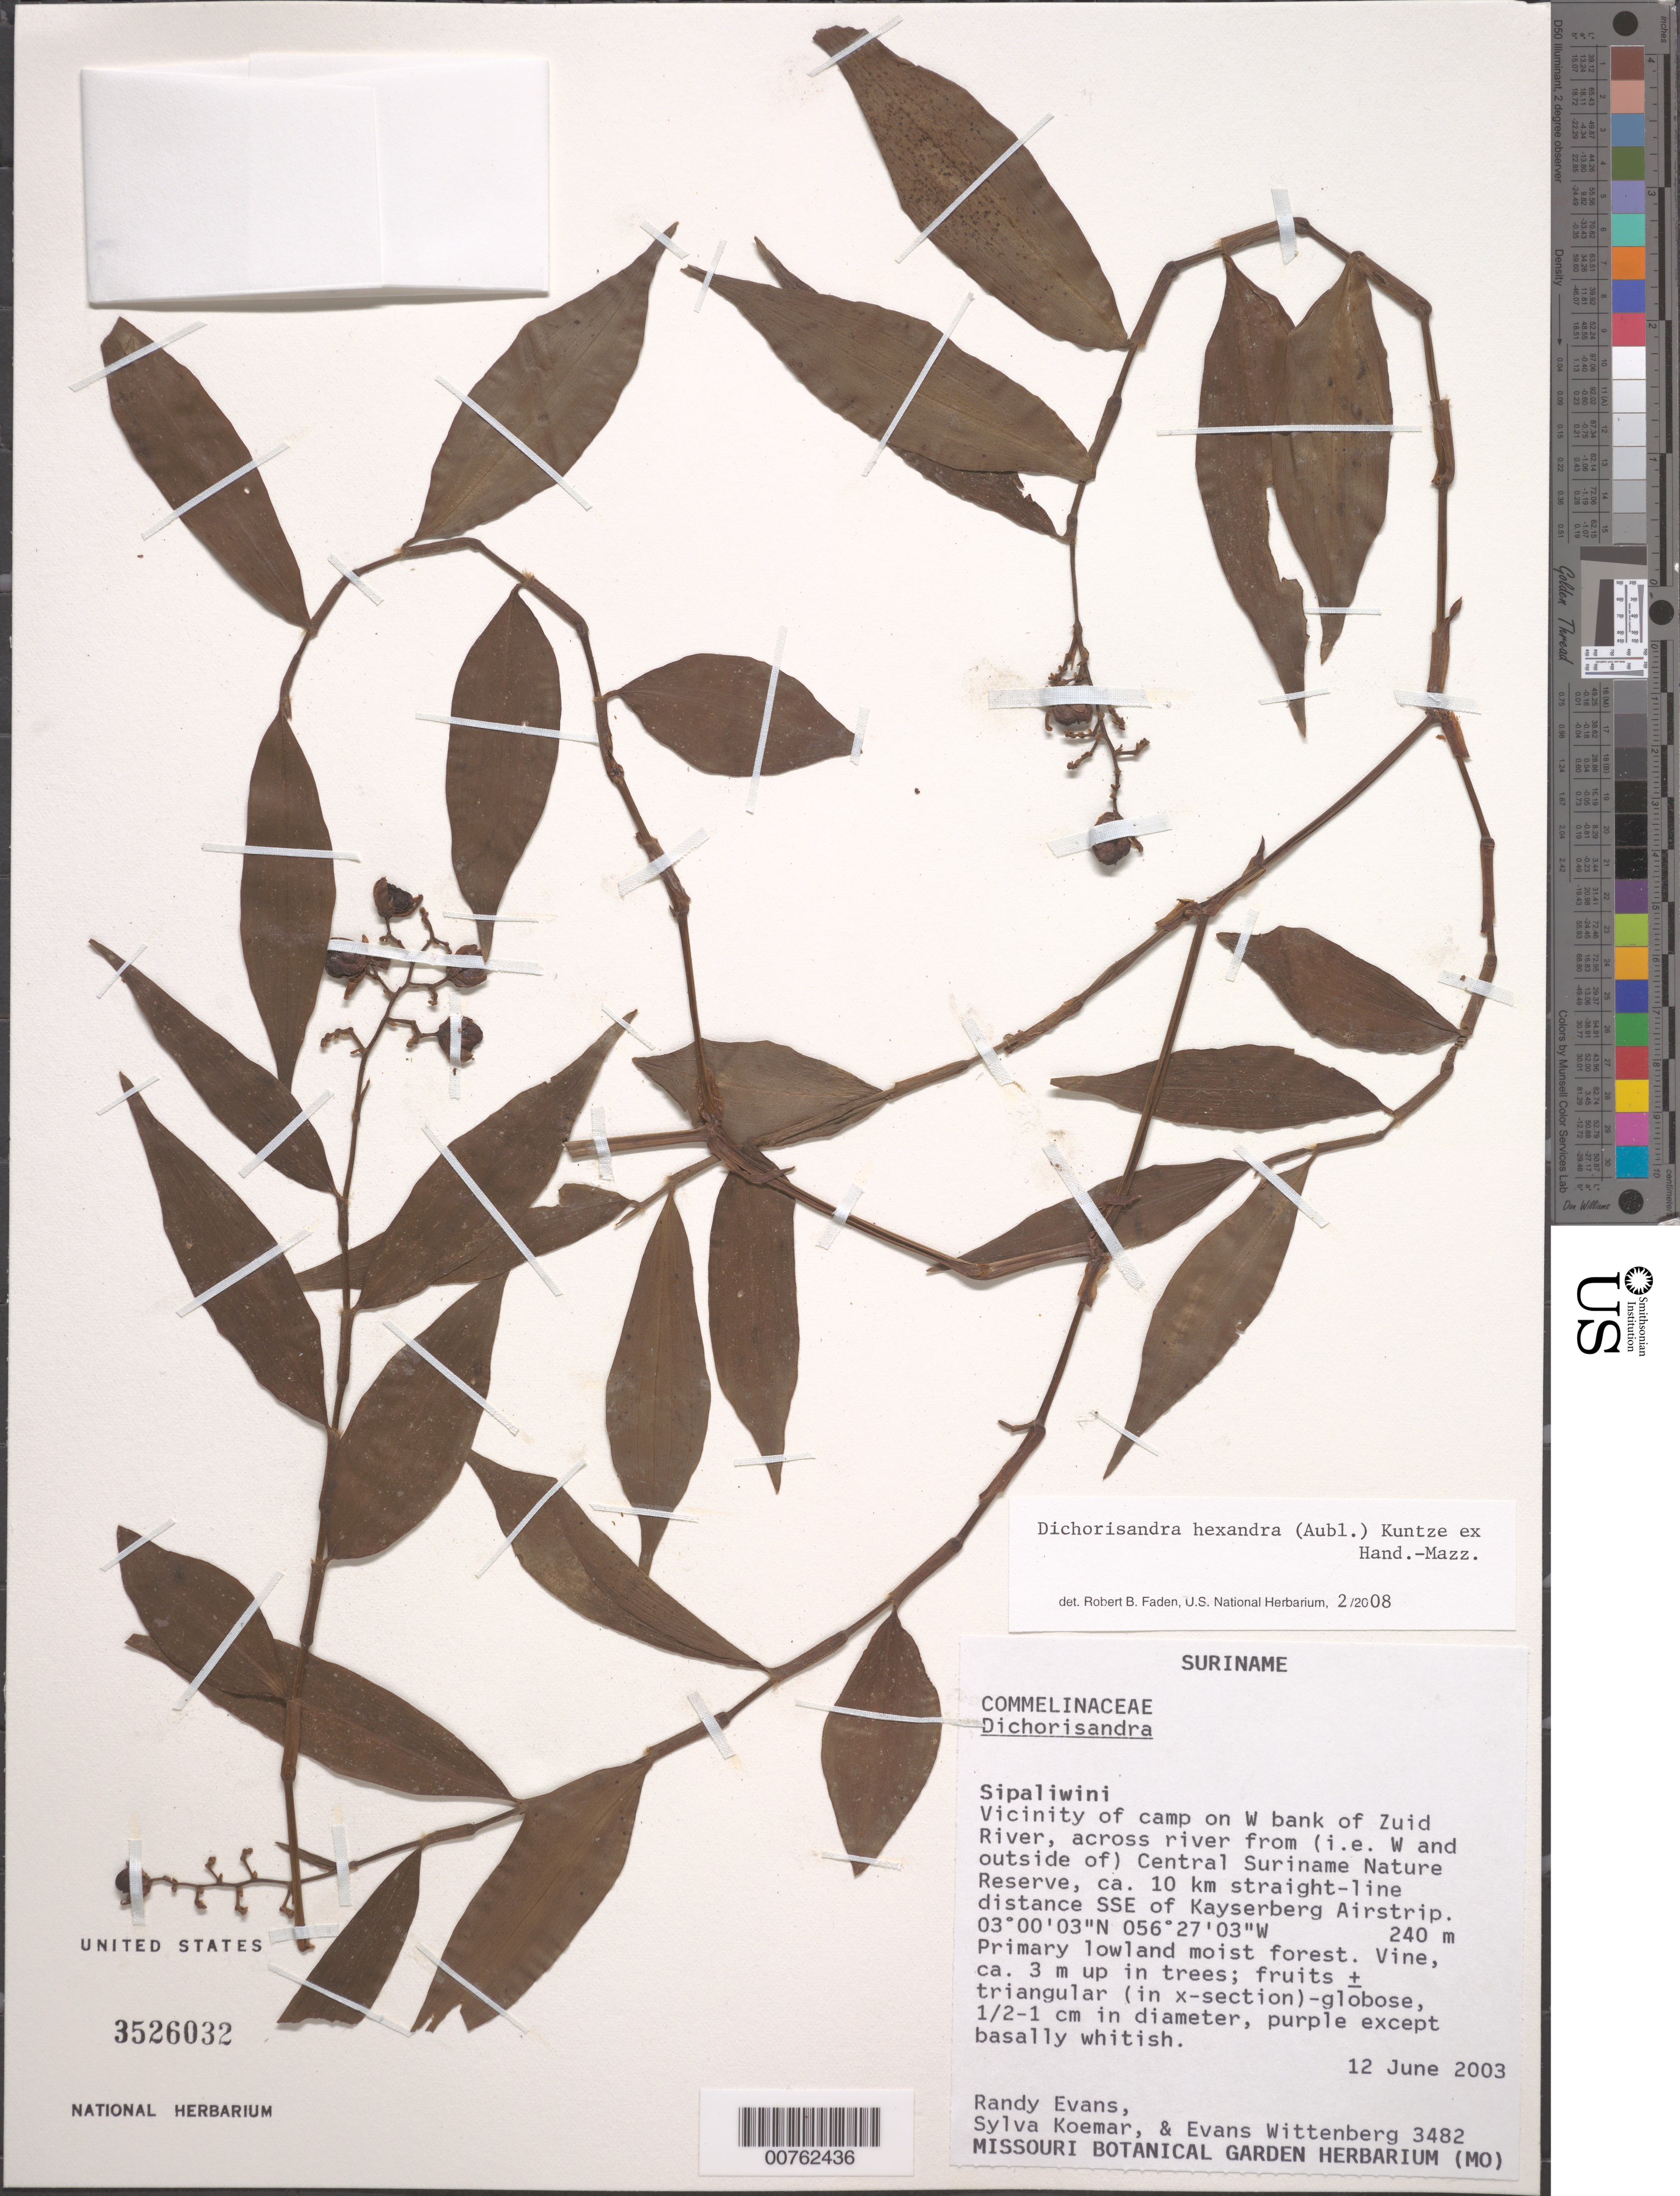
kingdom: Plantae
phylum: Tracheophyta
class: Liliopsida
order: Commelinales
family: Commelinaceae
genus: Dichorisandra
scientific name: Dichorisandra hexandra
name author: (Aubl.) Standl.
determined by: Faden, Robert B., (US), Smithsonian Institution - National Museum of Natural History (UNITED STATES)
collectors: R. Evans et al.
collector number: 3482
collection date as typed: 12 Jun 2003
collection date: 2003-06-12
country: Suriname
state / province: Sipaliwini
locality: Vicinity of camp on W bank of Zuid River, across river from (e.e. W and outside or) Central Suriname Nature Reserve, ca. 10 km straight-line distance SSE of Kayserberg Airstrip.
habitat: Primary lowland moist forest.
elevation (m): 240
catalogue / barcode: US 3526032